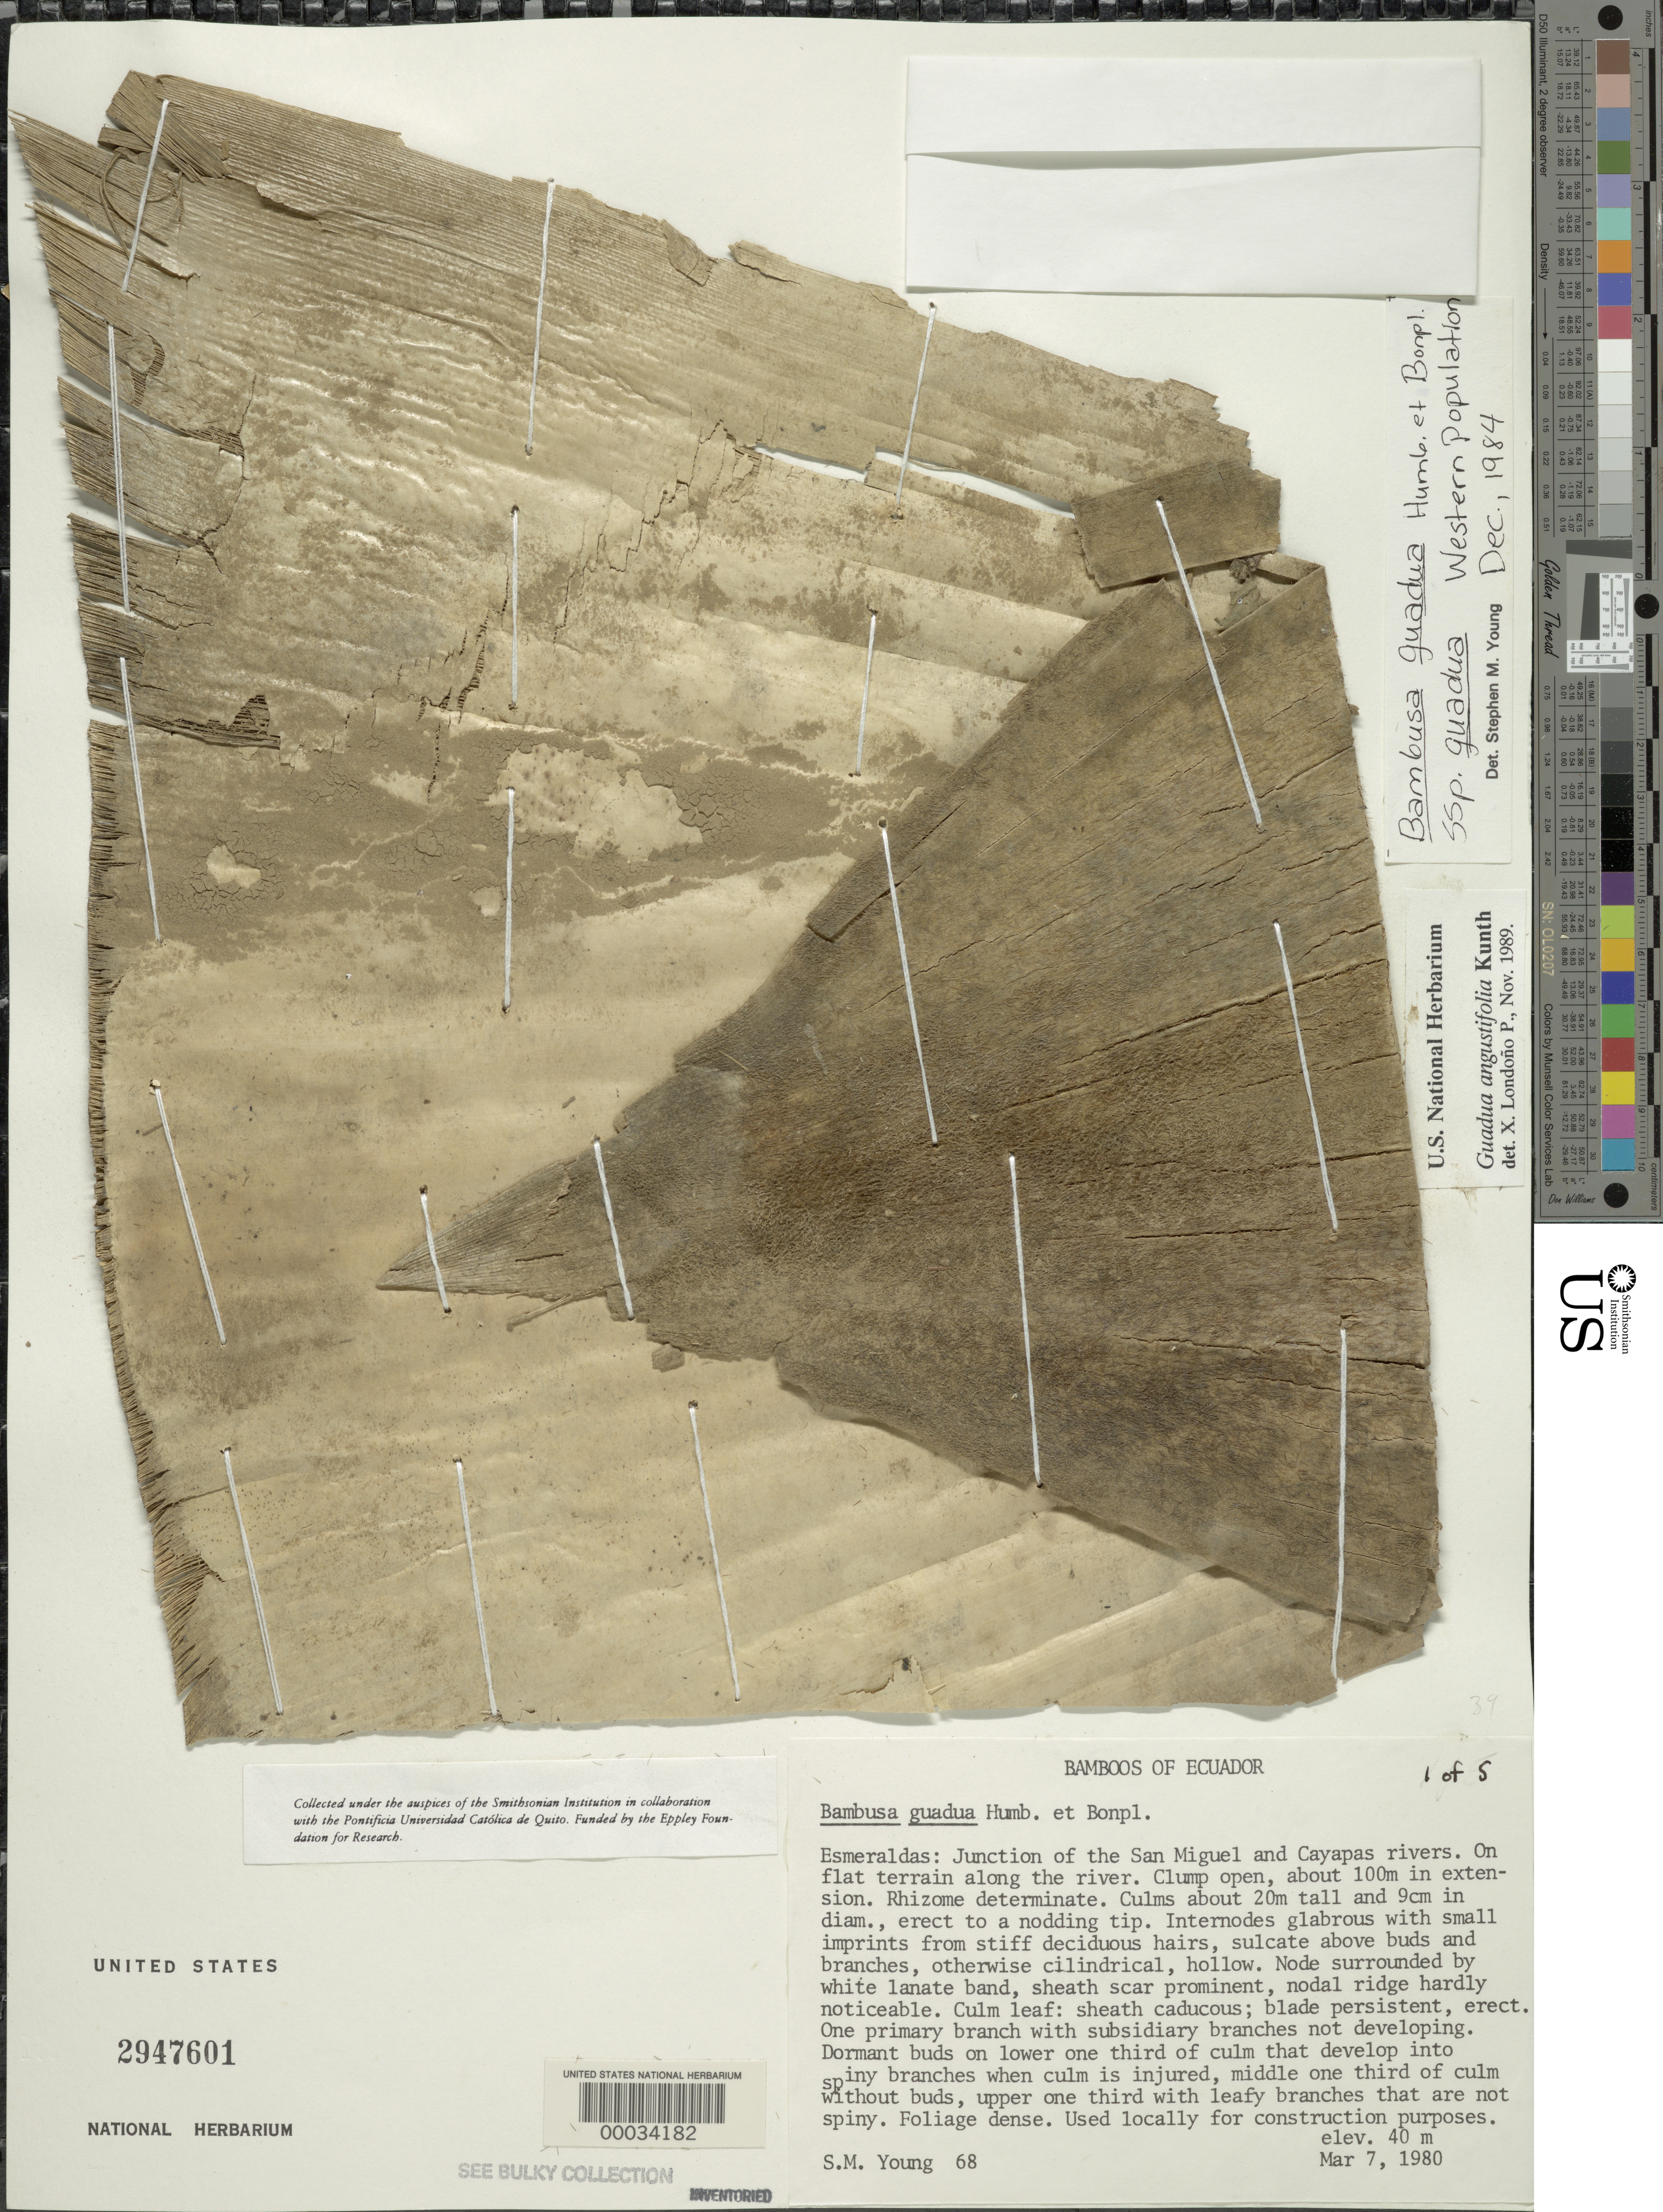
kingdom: Plantae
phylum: Tracheophyta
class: Liliopsida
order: Poales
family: Poaceae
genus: Guadua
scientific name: Guadua angustifolia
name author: Kunth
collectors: S. Young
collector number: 68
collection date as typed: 07 Mar 1980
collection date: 1980-03-07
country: Ecuador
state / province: Esmeraldas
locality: Sal Miguel-Cayapas River jct.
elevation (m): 40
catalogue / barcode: US 2947601